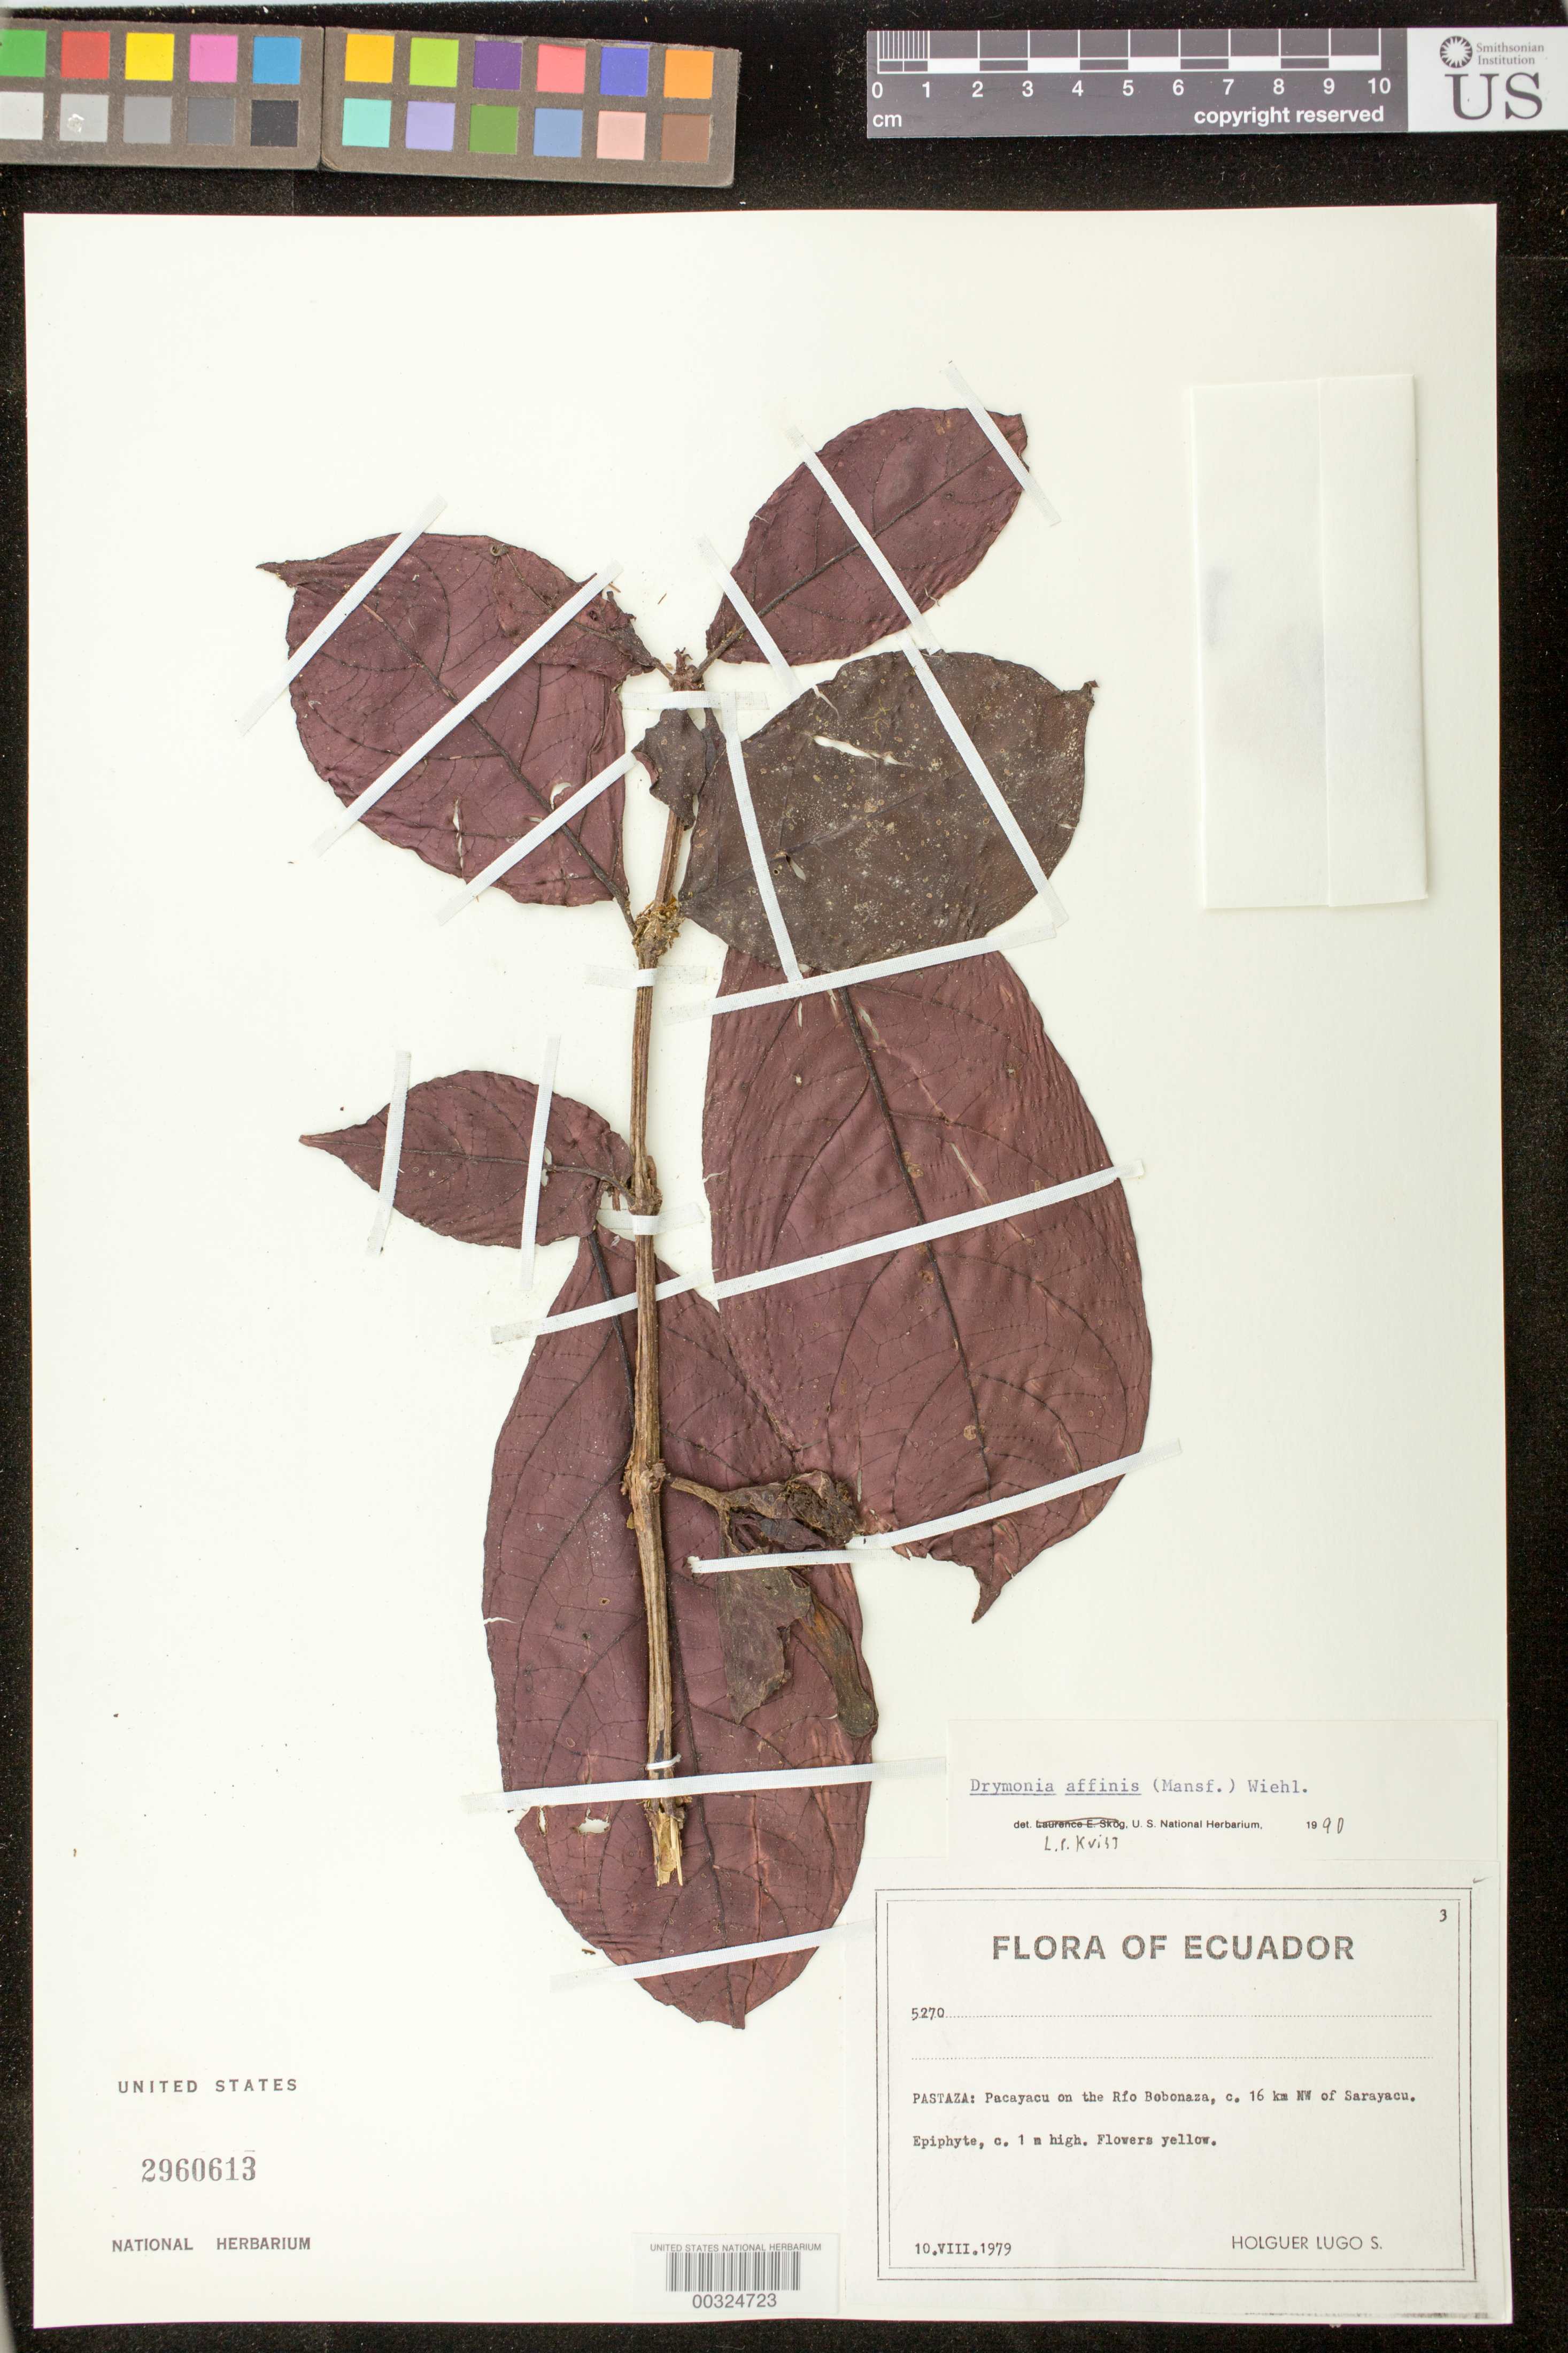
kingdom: Plantae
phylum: Tracheophyta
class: Magnoliopsida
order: Lamiales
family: Gesneriaceae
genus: Drymonia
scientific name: Drymonia affinis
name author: (Mansf.) Wiehler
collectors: H. Lugo S.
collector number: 5270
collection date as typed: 10 Aug 1979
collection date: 1979-08-10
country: Ecuador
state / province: Pastaza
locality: Pacayacu on the Rio Bobonaza, C 16 km NW of Sarayacu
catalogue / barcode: US 2960613